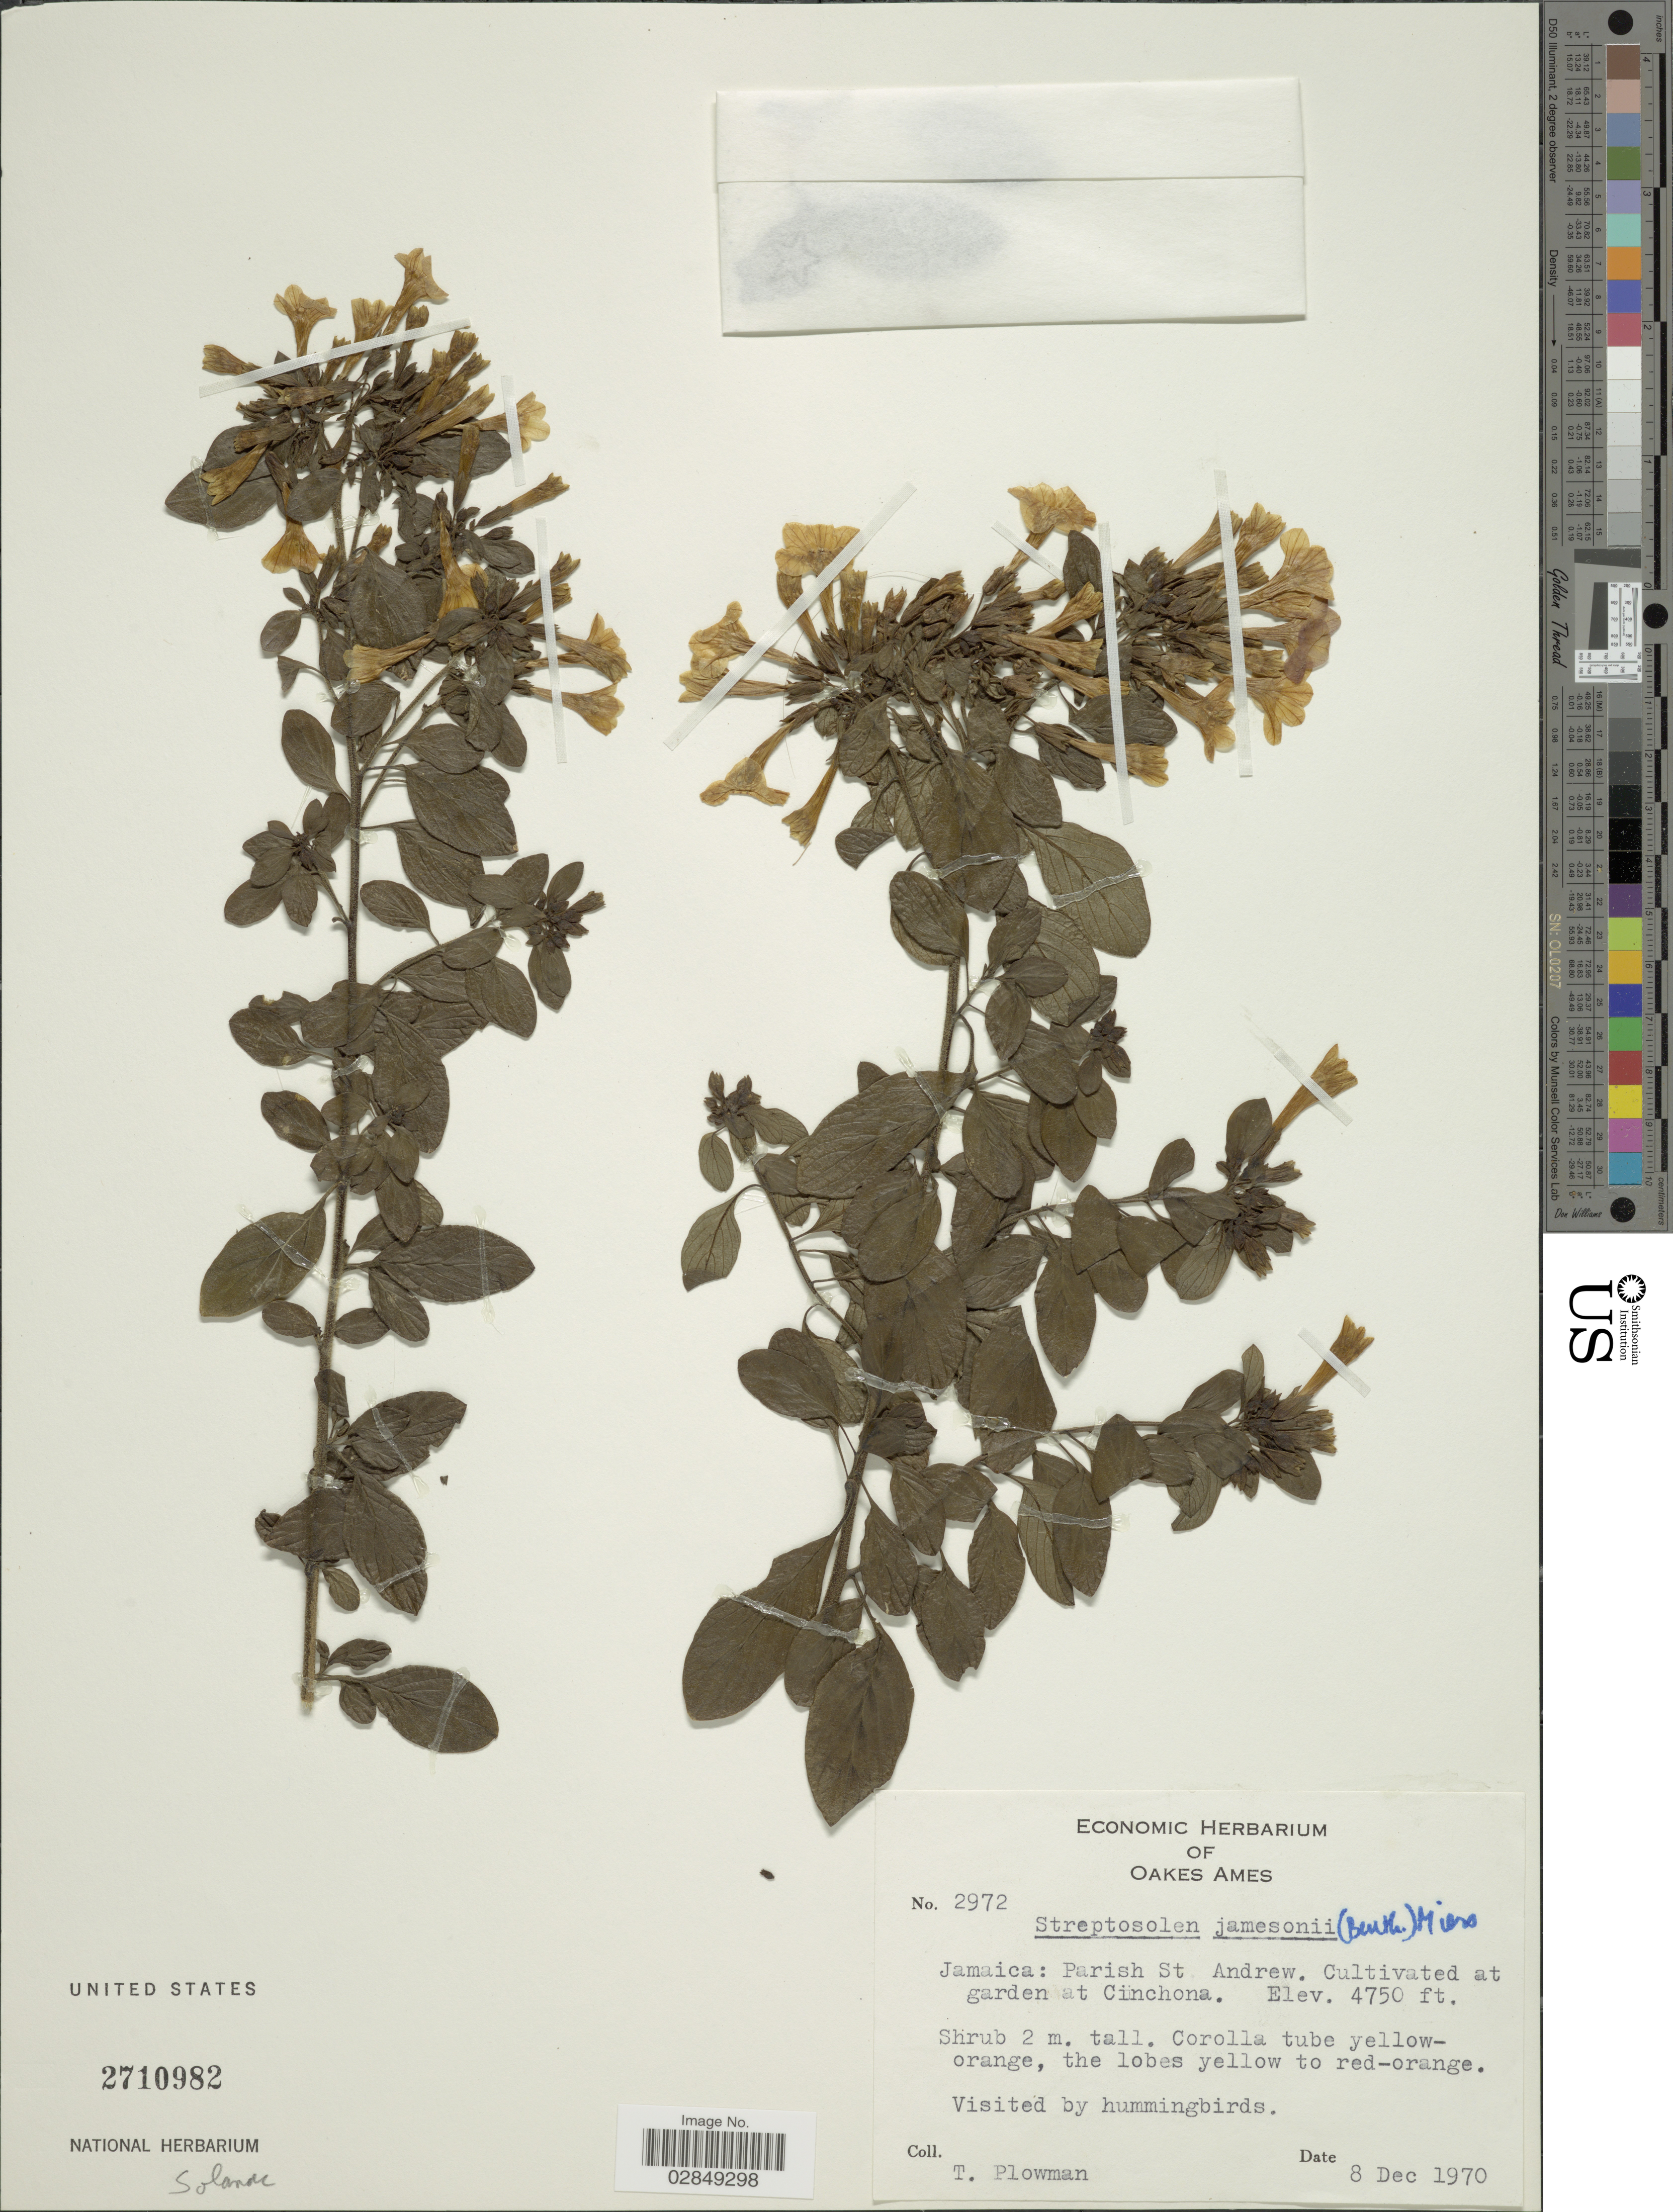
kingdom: Plantae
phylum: Tracheophyta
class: Magnoliopsida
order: Solanales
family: Solanaceae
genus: Streptosolen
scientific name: Streptosolen jamesonii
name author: (Benth.) Miers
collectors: T. Plowman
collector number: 2972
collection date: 1970-12-08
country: Jamaica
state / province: Saint Andrew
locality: Parish St. Andrew, garden at Cinchona.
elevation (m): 1448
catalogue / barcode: US 2710982